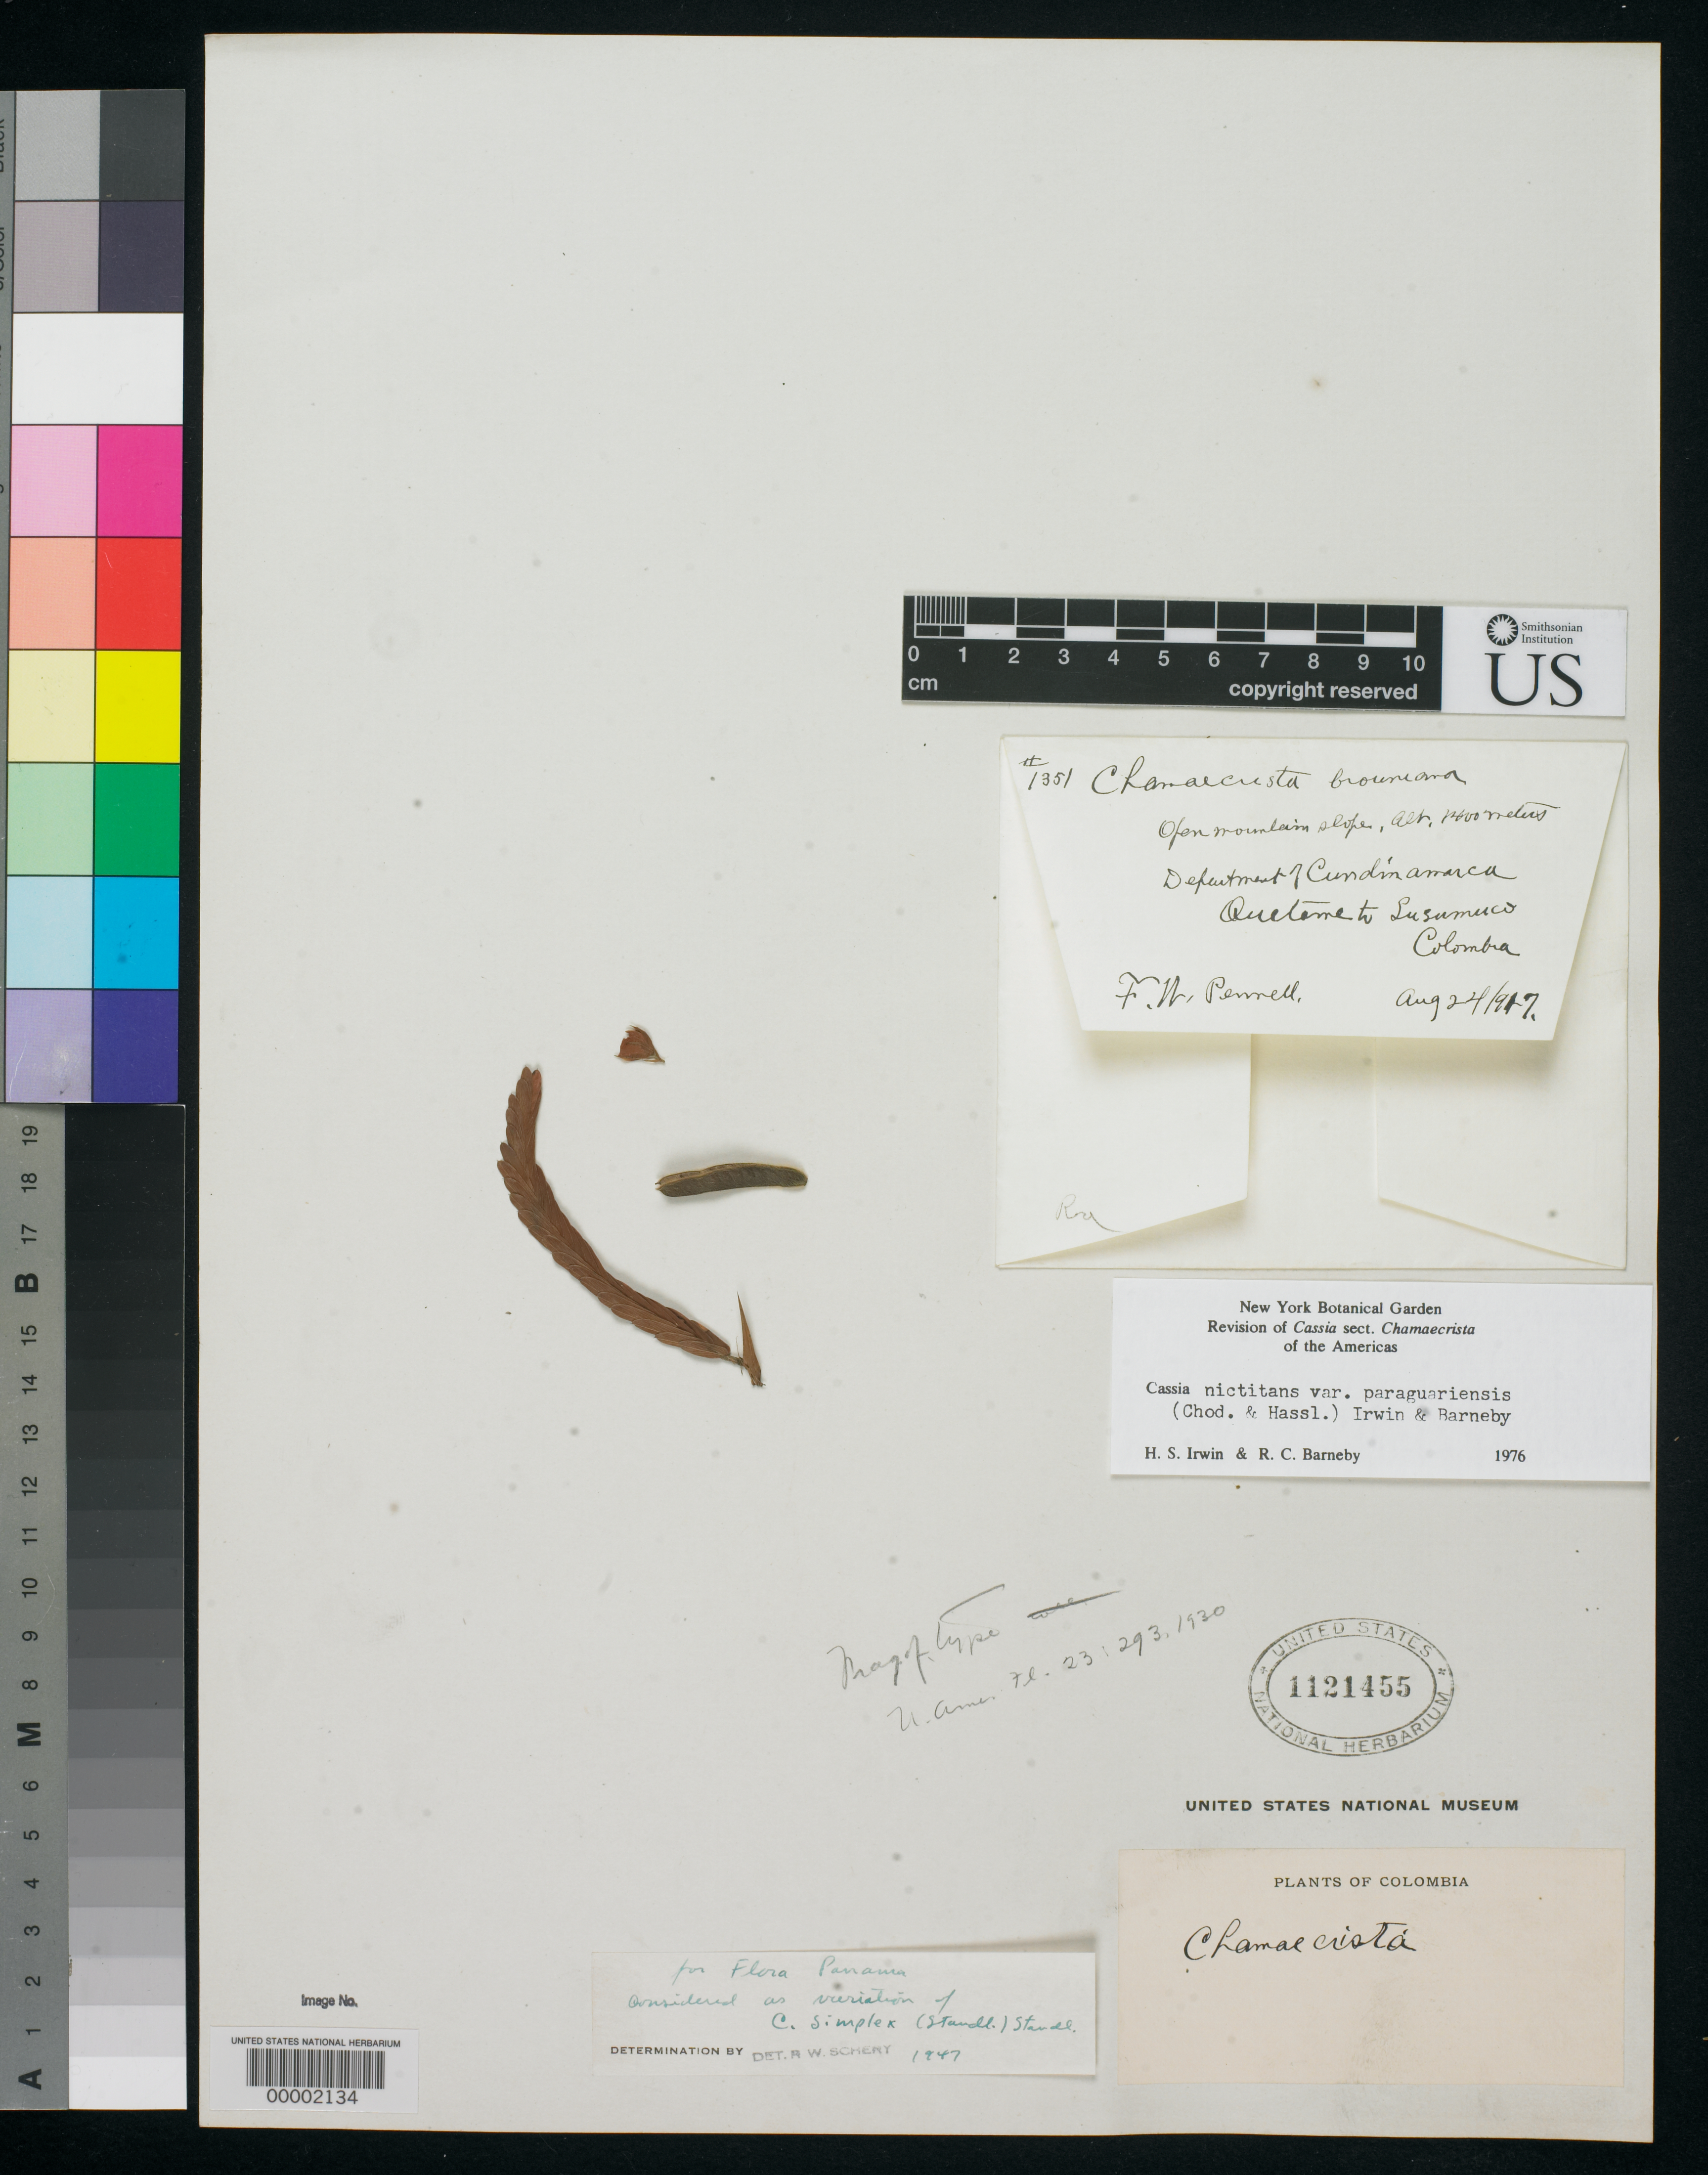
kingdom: Plantae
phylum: Tracheophyta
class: Magnoliopsida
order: Fabales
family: Fabaceae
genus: Chamaecrista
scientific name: Chamaecrista browniana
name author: Britton & Rose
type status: Type Collection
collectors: F. W. Pennell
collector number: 1351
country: Colombia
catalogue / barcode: US 1121455